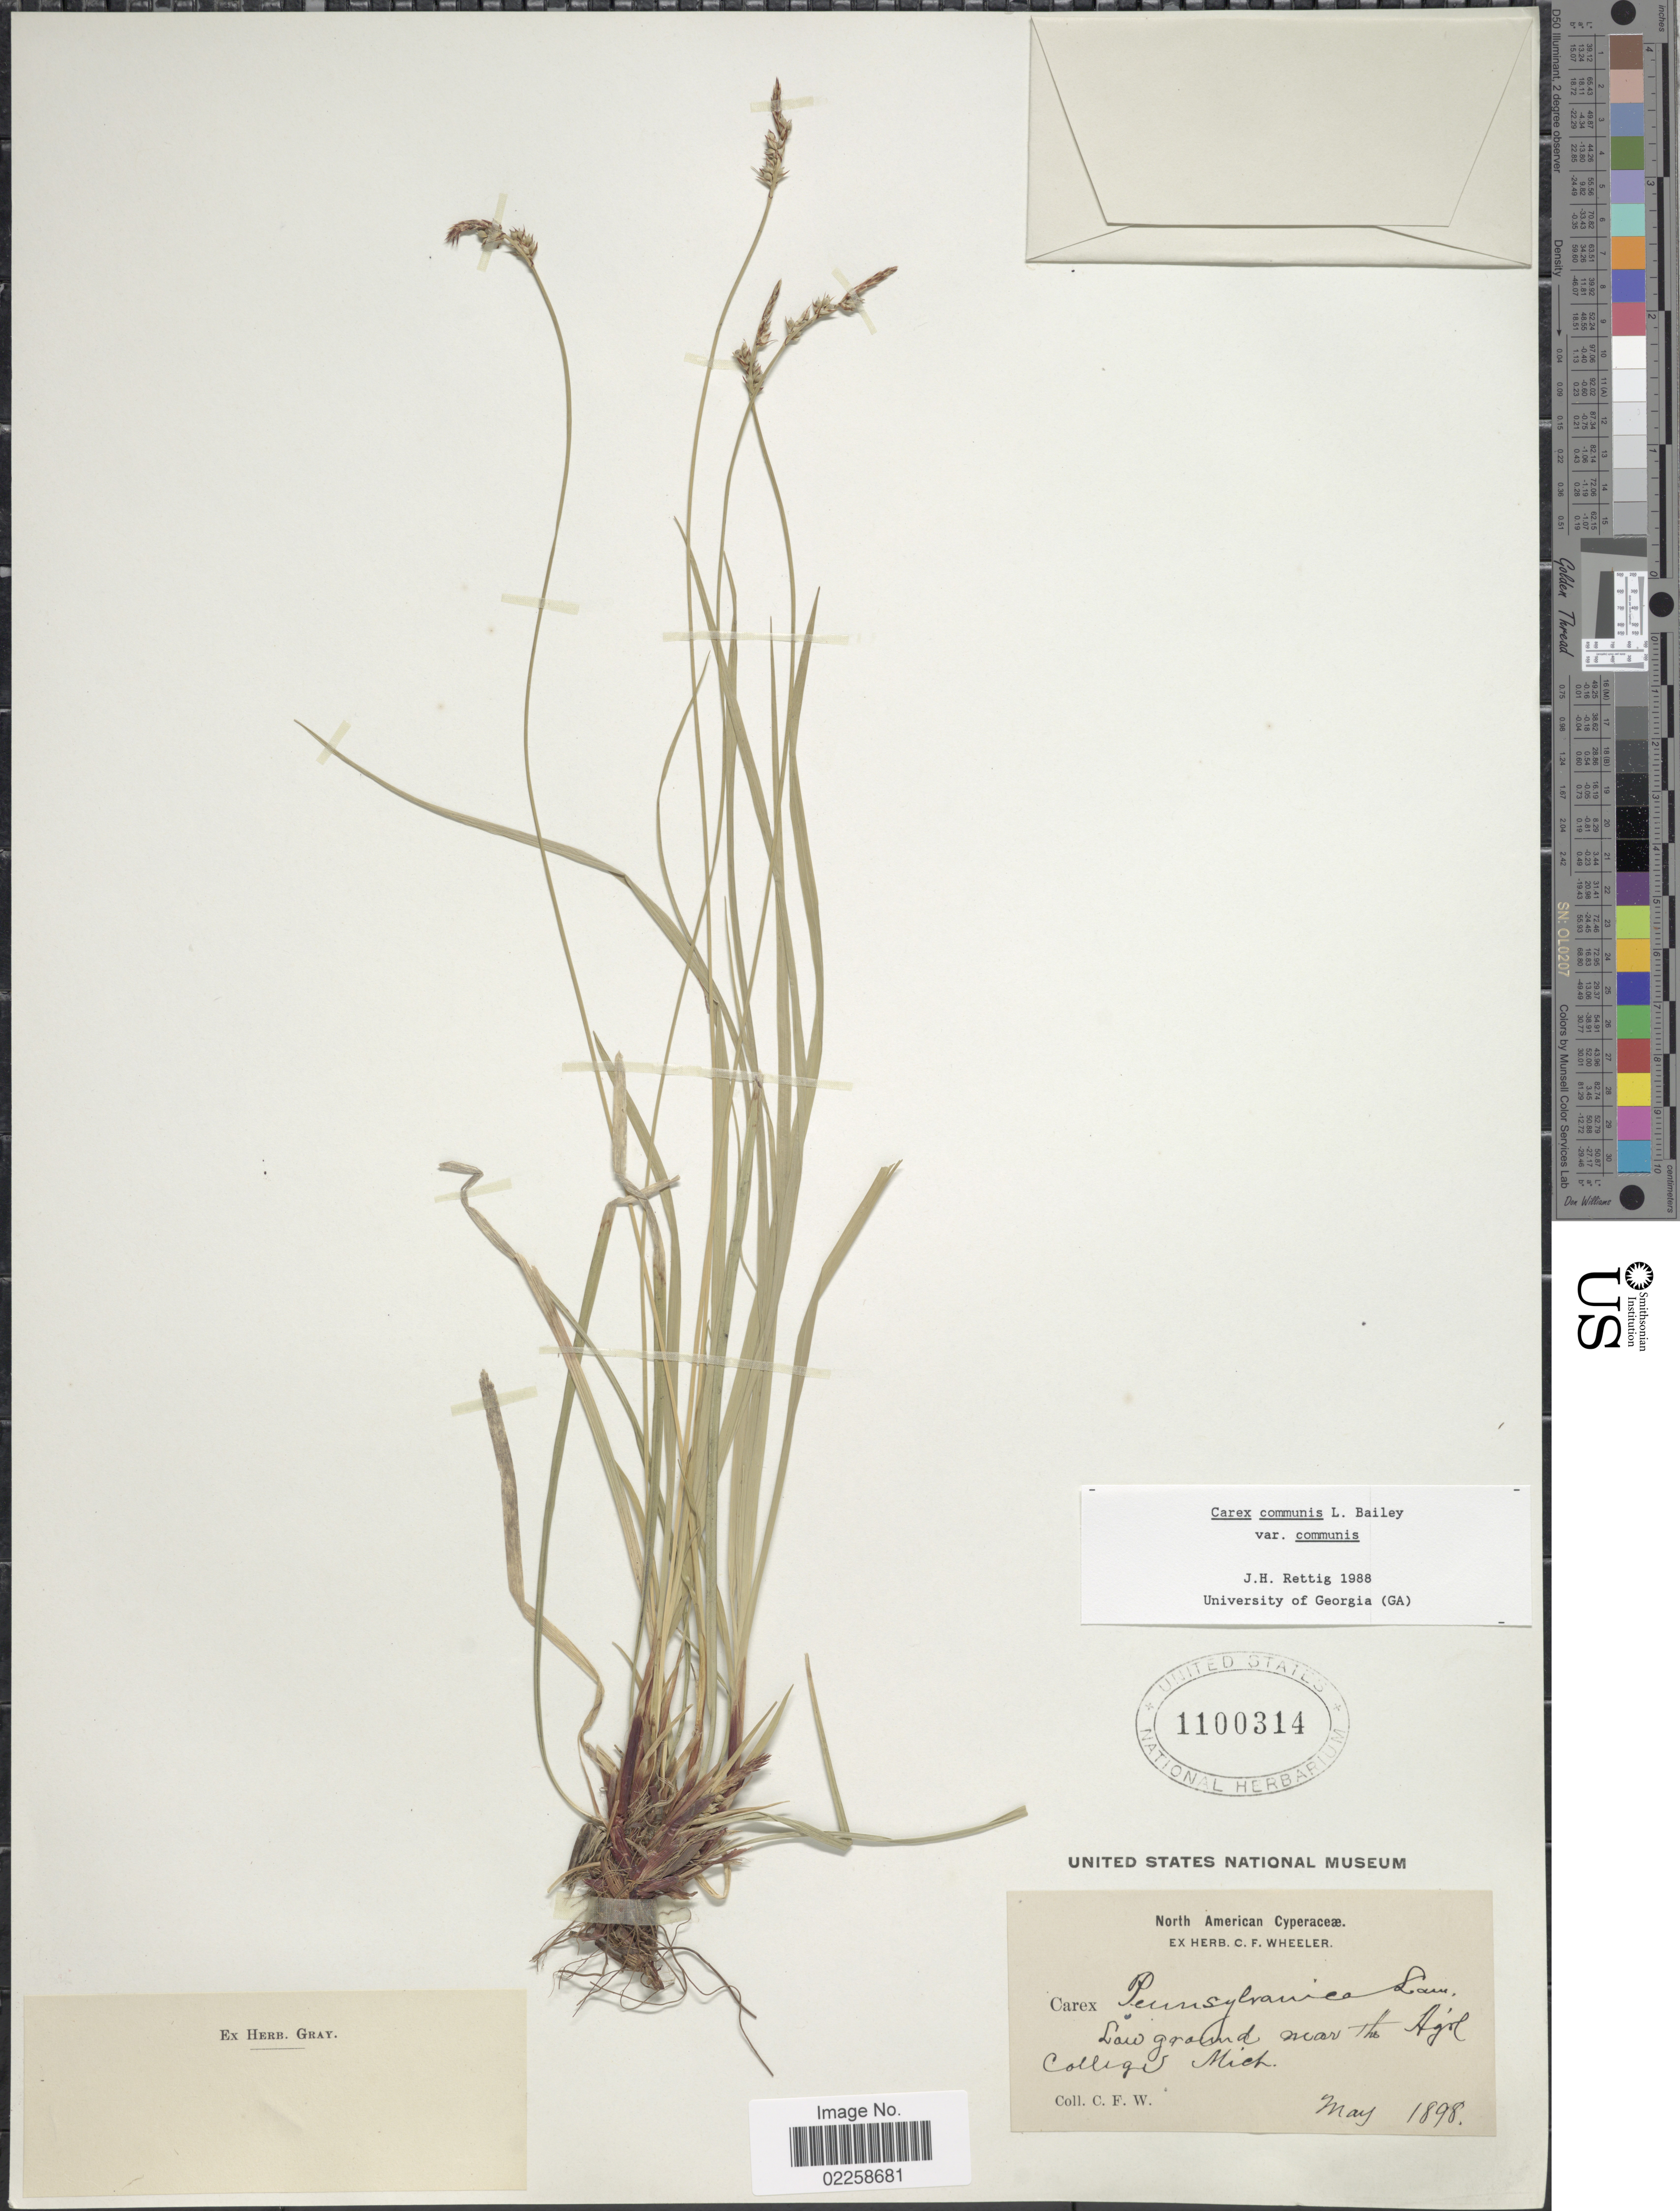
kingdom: Plantae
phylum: Tracheophyta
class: Liliopsida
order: Poales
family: Cyperaceae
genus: Carex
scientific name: Carex communis var. communis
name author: L.H. Bailey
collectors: C. Wheeler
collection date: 1898-05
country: United States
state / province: Michigan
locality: Low ground near the Agrl. College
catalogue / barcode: US 1100314